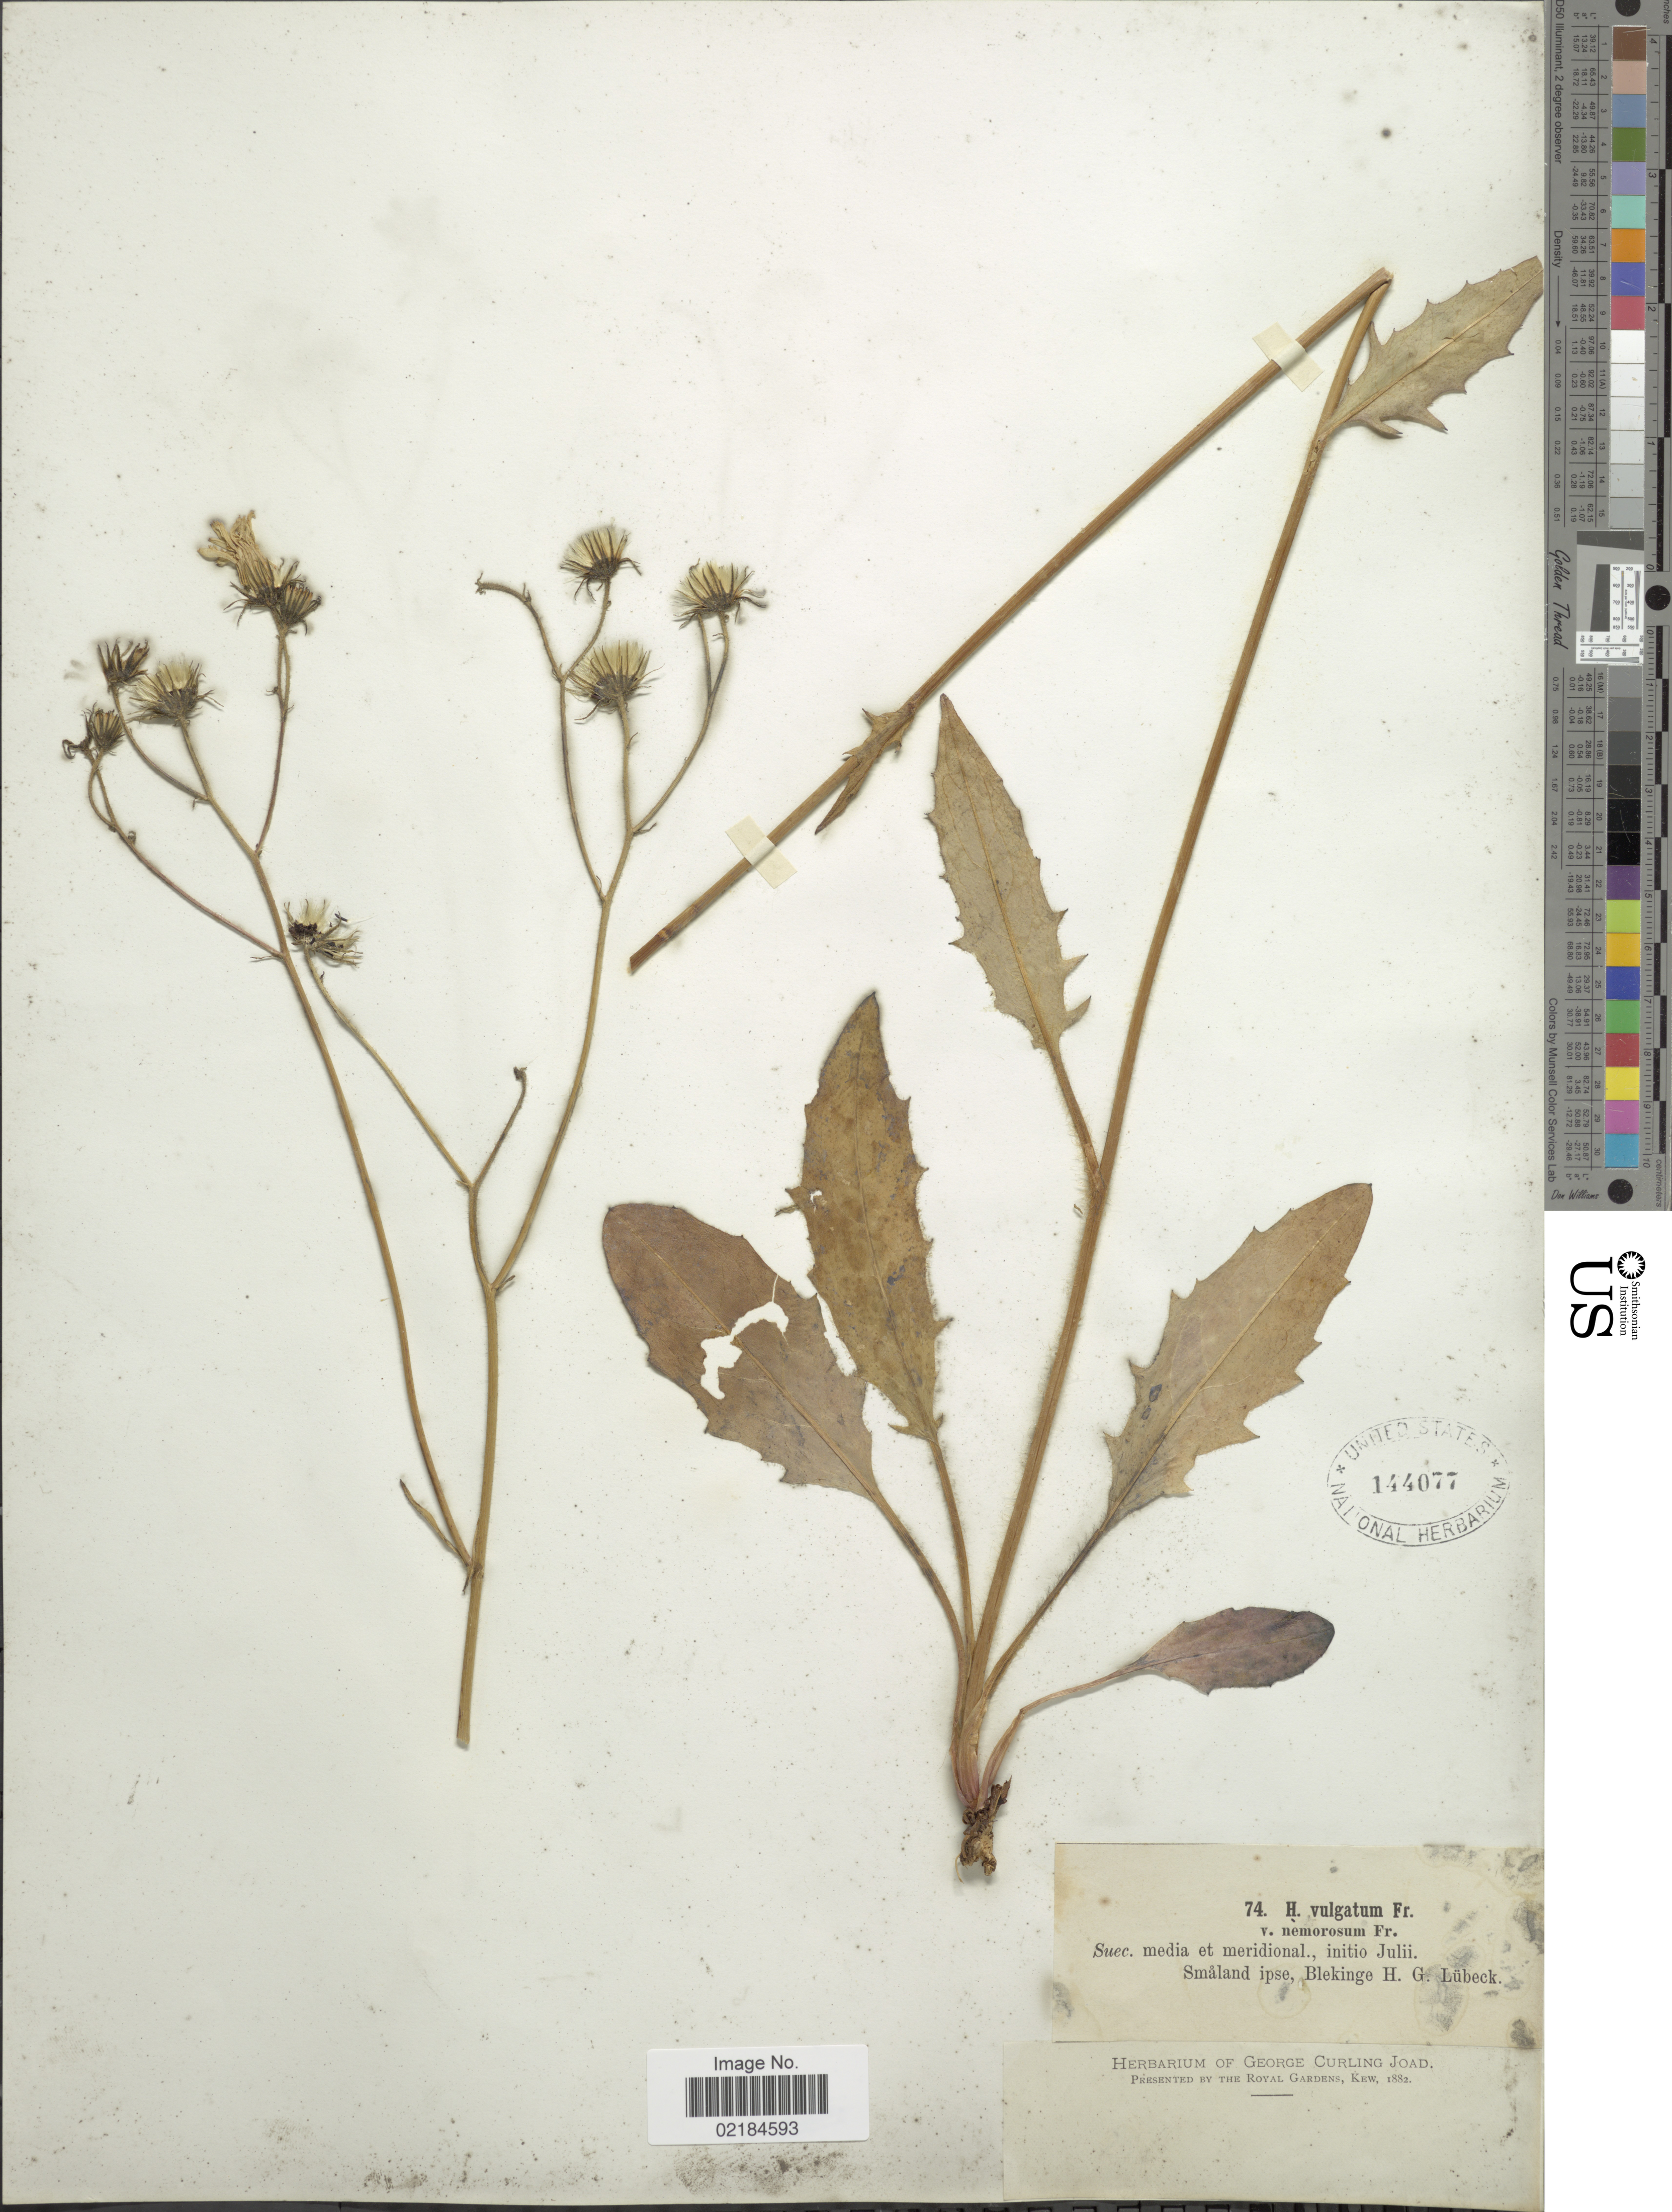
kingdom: Plantae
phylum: Tracheophyta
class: Magnoliopsida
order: Asterales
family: Asteraceae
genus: Hieracium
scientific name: Hieracium lachenalii subsp. cruenifolium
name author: (Dahlst. & Lübeck) Zahn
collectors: H. Lübeck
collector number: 74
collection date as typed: initio Julii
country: Sweden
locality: Suec. media et meridional., Smaland ipse, Blekingen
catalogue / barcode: US 144077